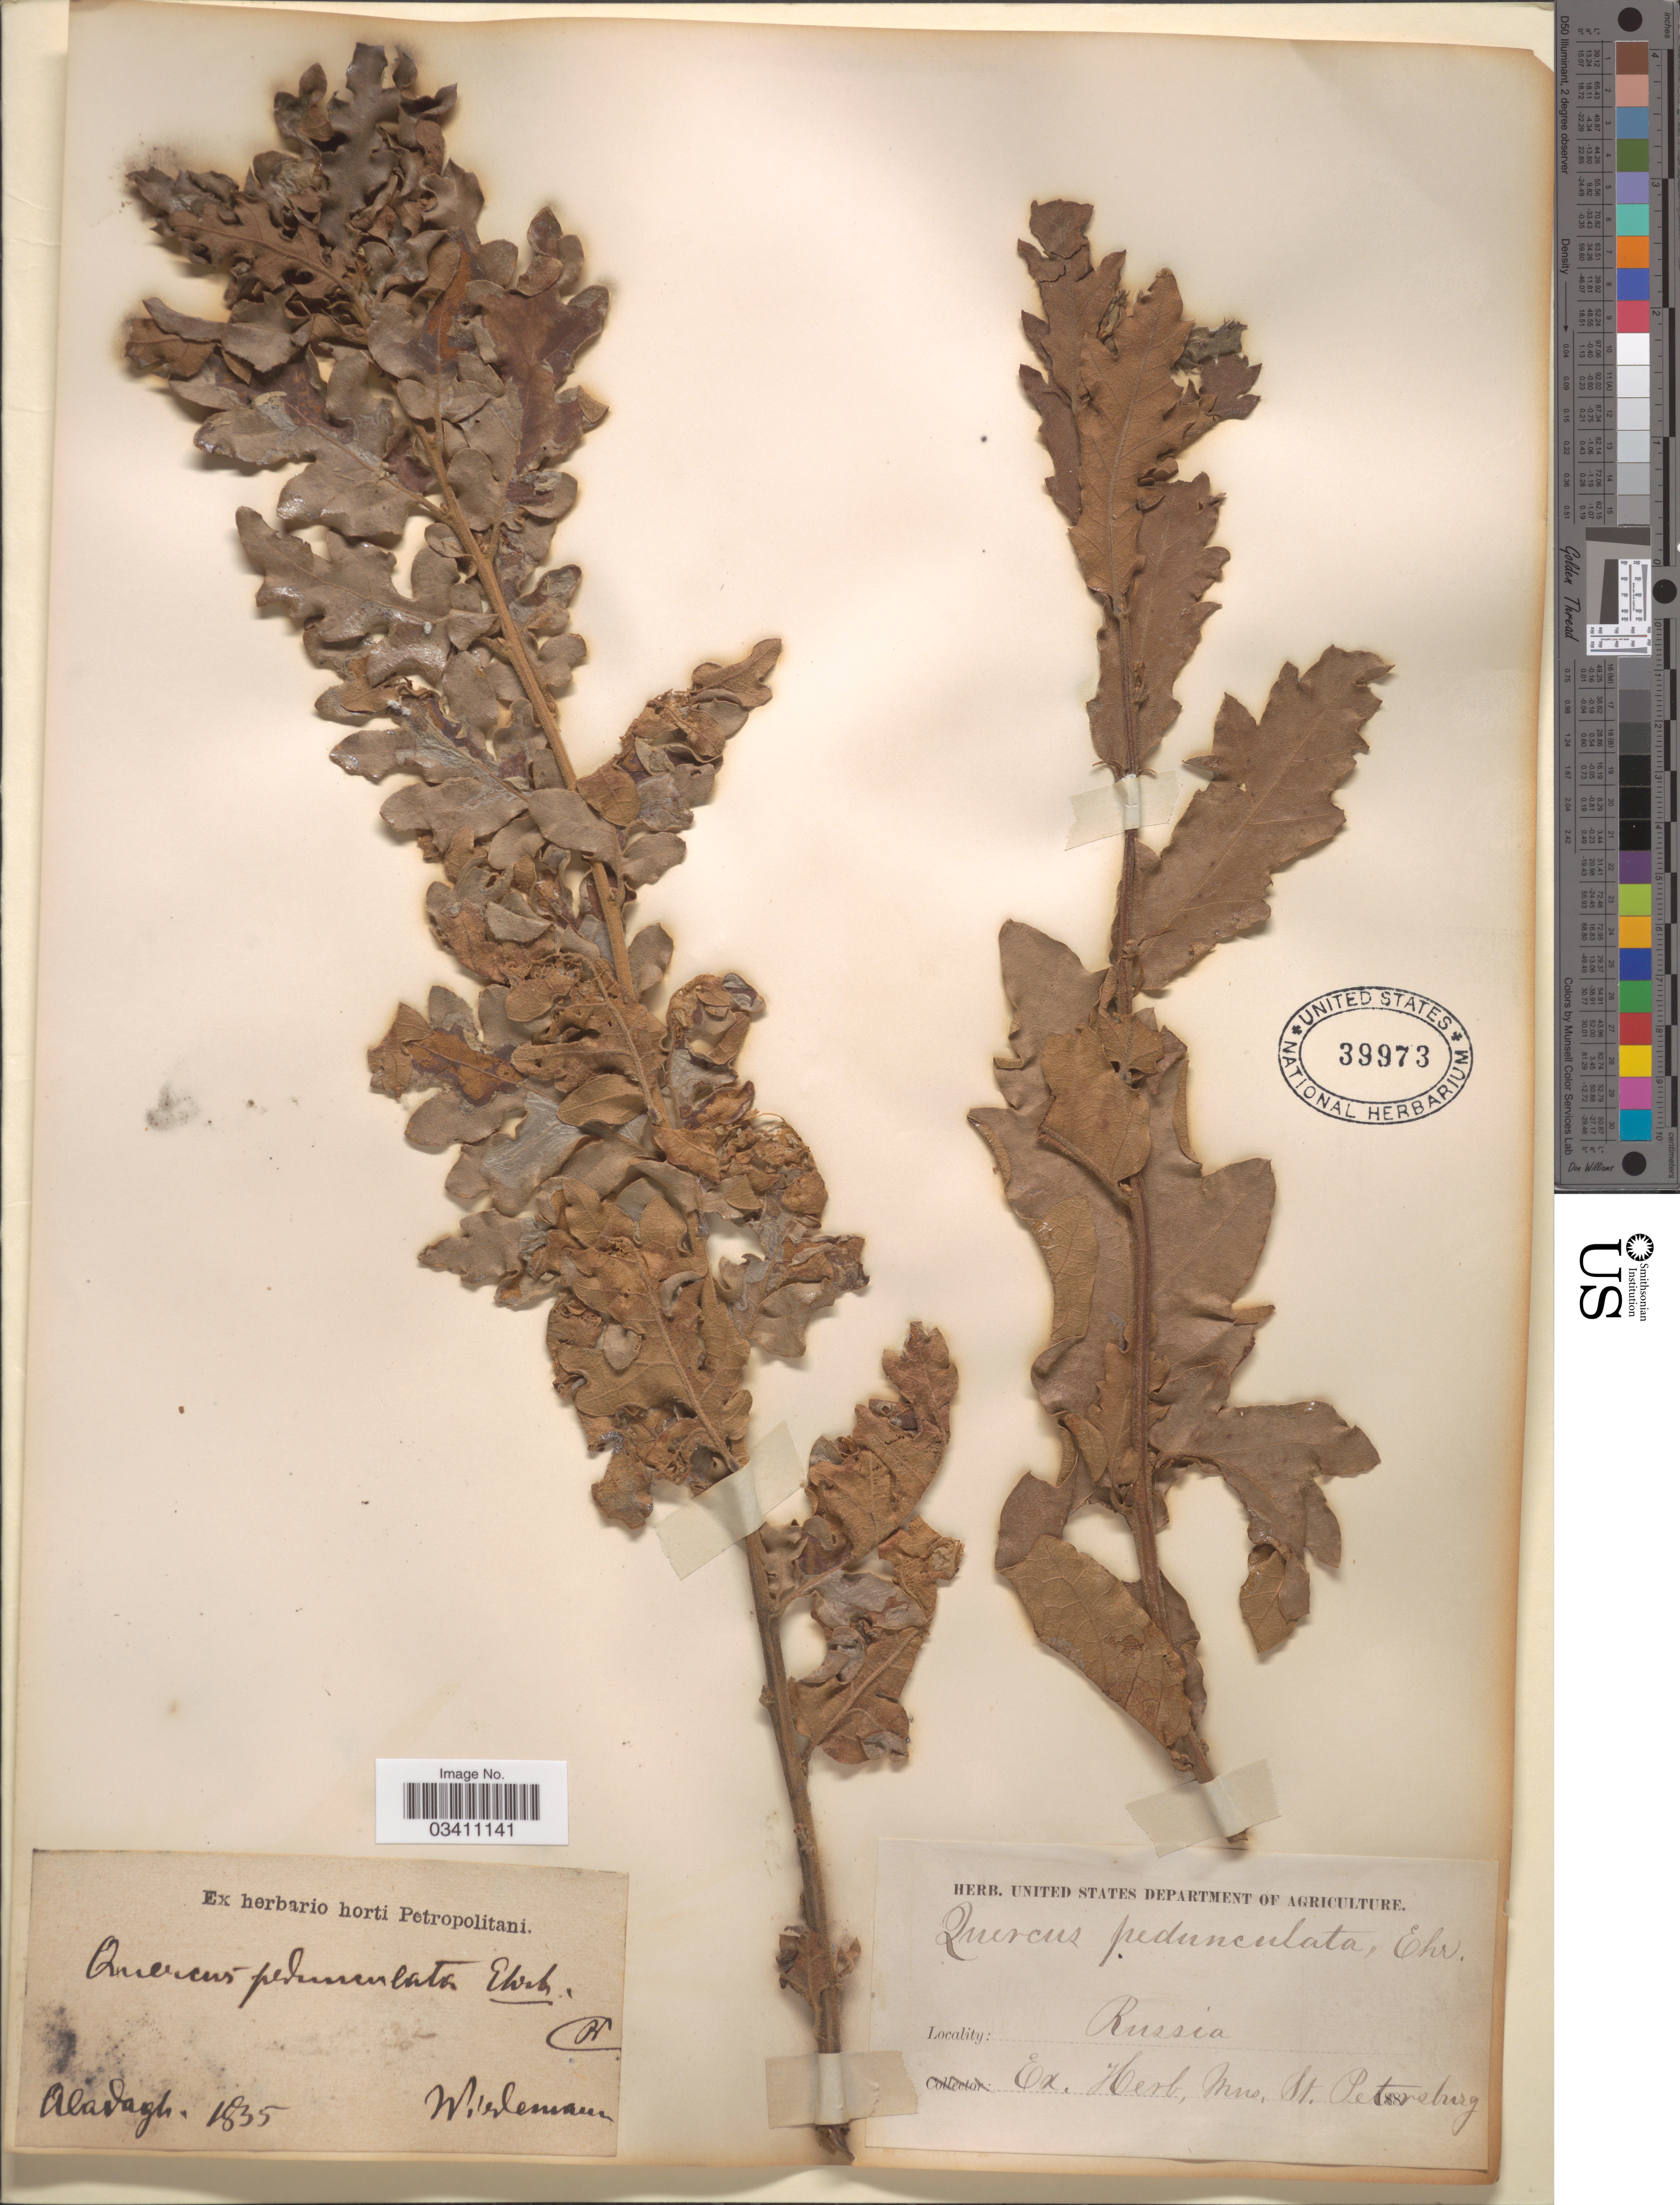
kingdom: Plantae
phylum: Tracheophyta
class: Magnoliopsida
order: Fagales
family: Fagaceae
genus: Quercus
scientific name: Quercus robur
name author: L.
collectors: Wiedemann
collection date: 1835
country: Turkey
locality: Aladagh.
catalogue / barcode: US 39973